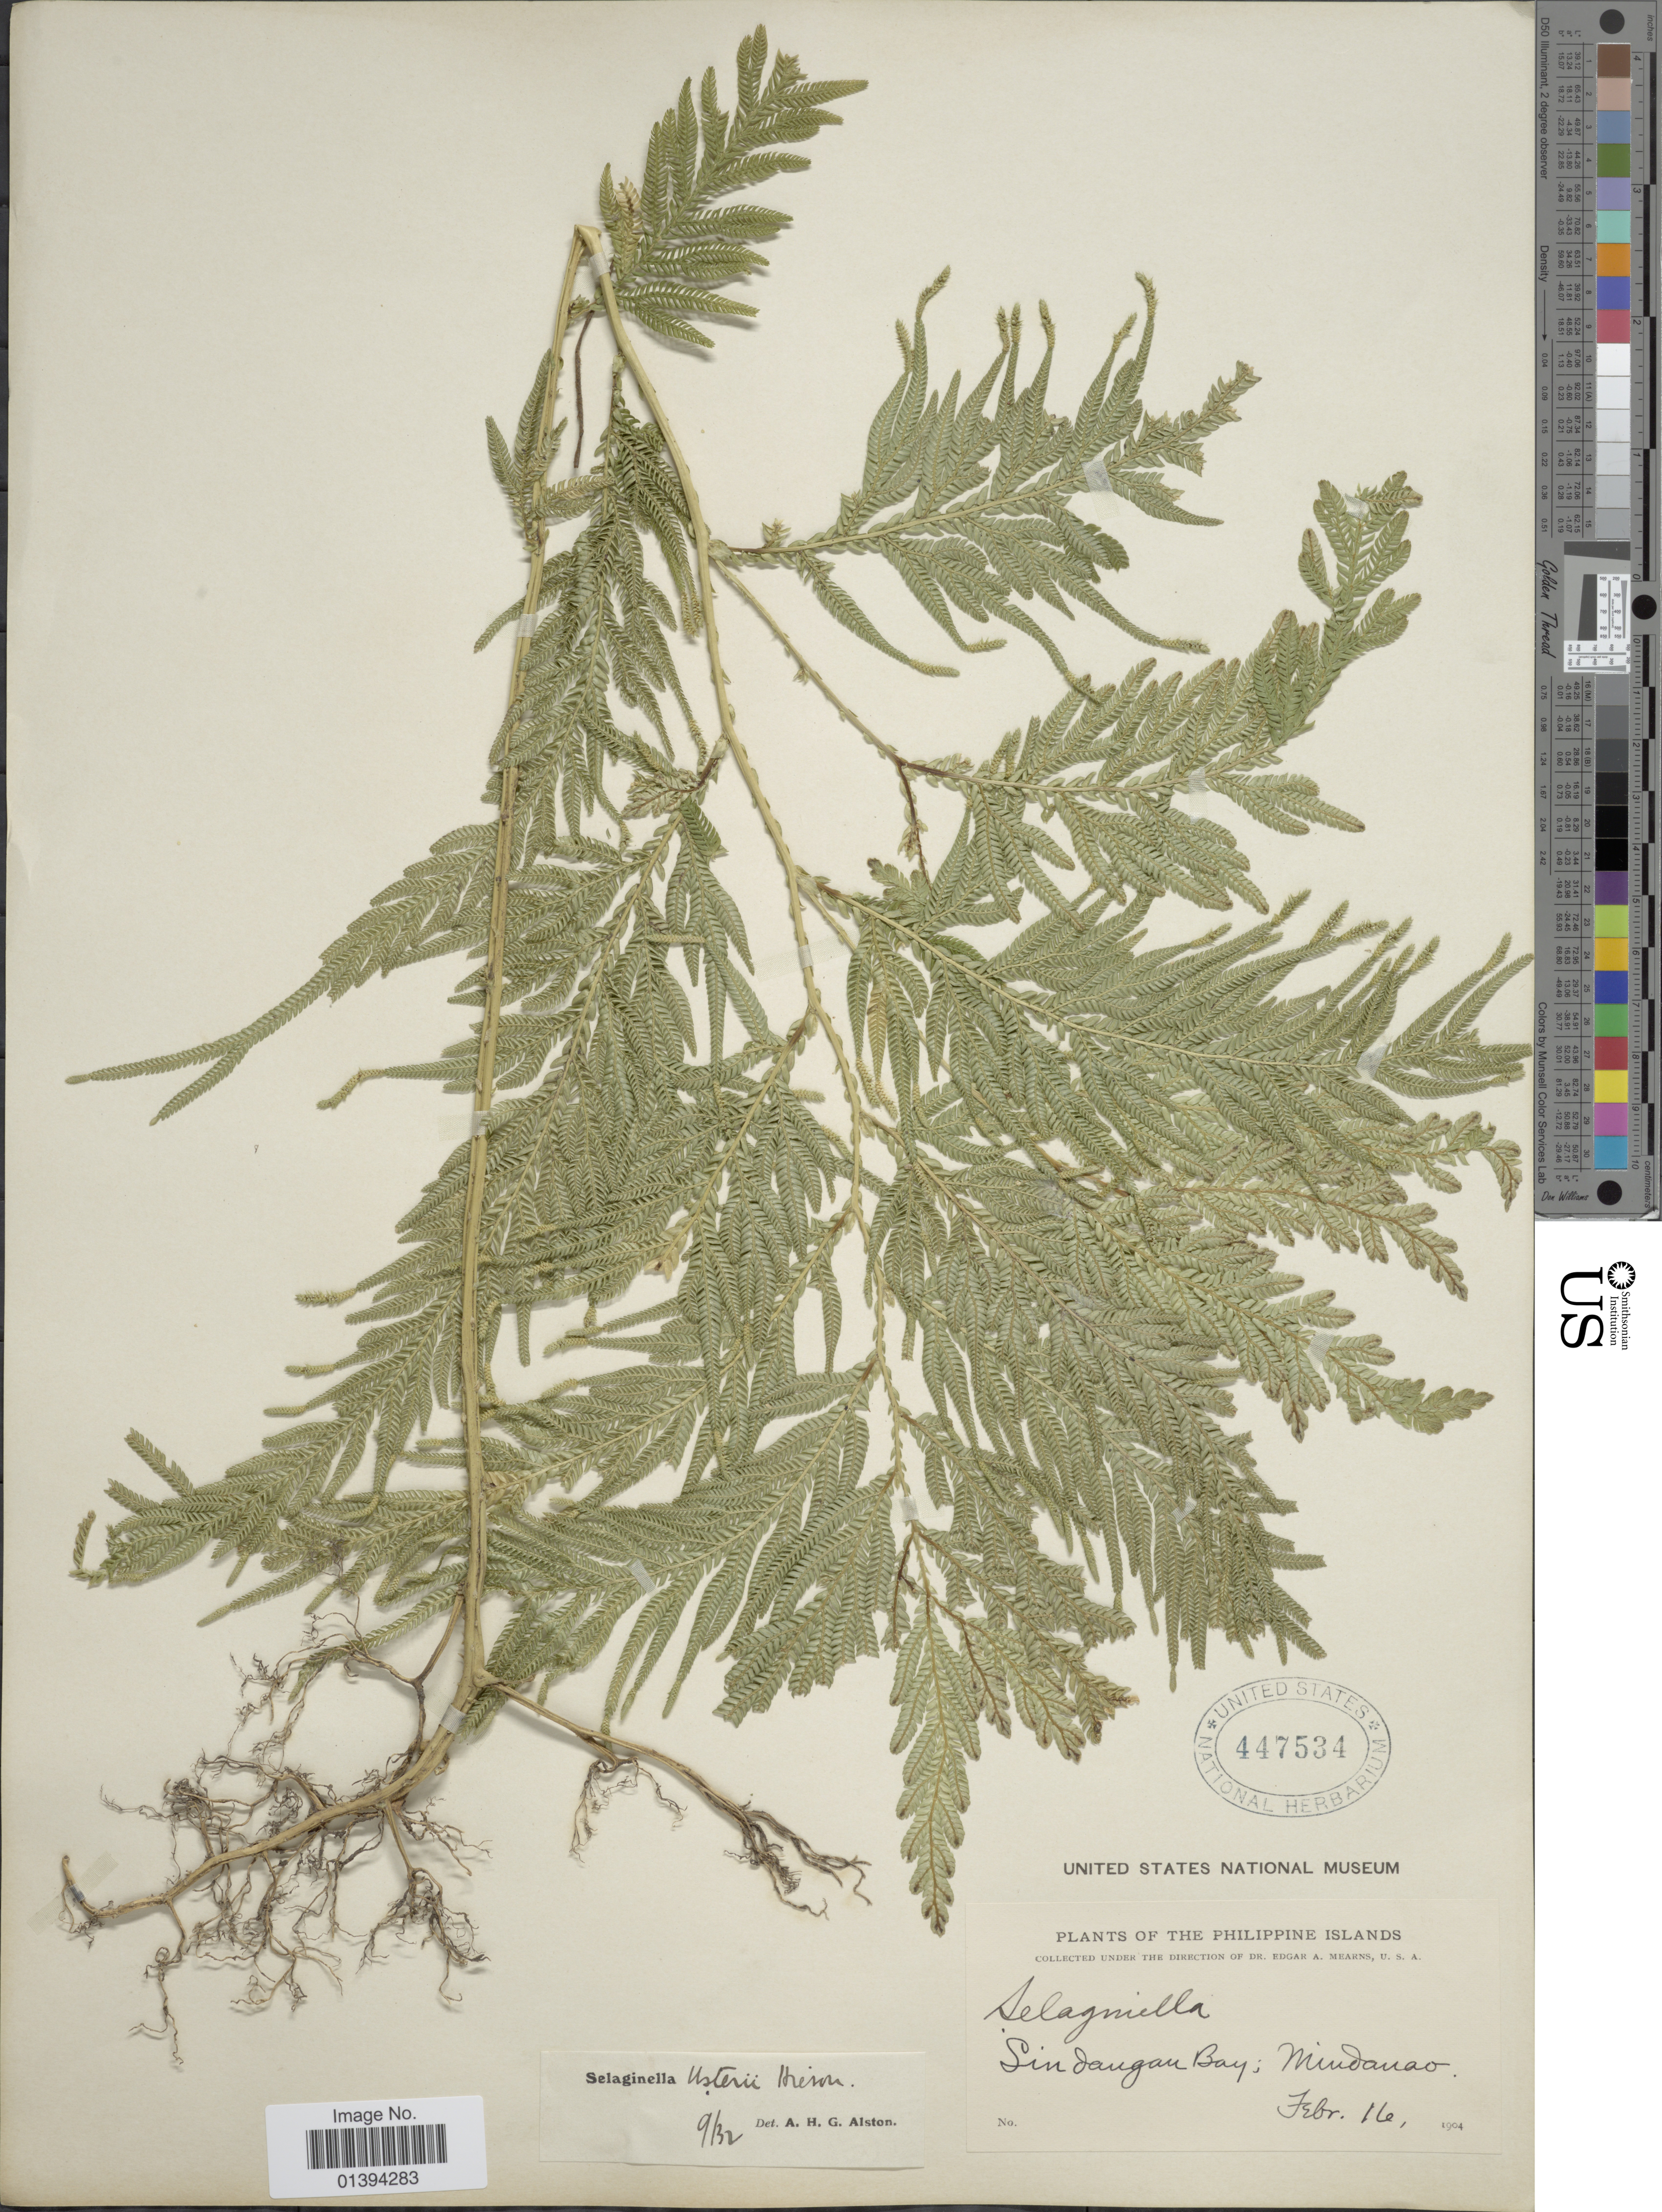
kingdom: Plantae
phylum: Tracheophyta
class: Lycopodiopsida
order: Selaginellales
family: Selaginellaceae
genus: Selaginella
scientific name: Selaginella usterii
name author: Hieron.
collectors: E. A. Mearns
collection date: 1904-02-16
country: Philippines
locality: Sindangan bay, Mindanao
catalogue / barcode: US 447534